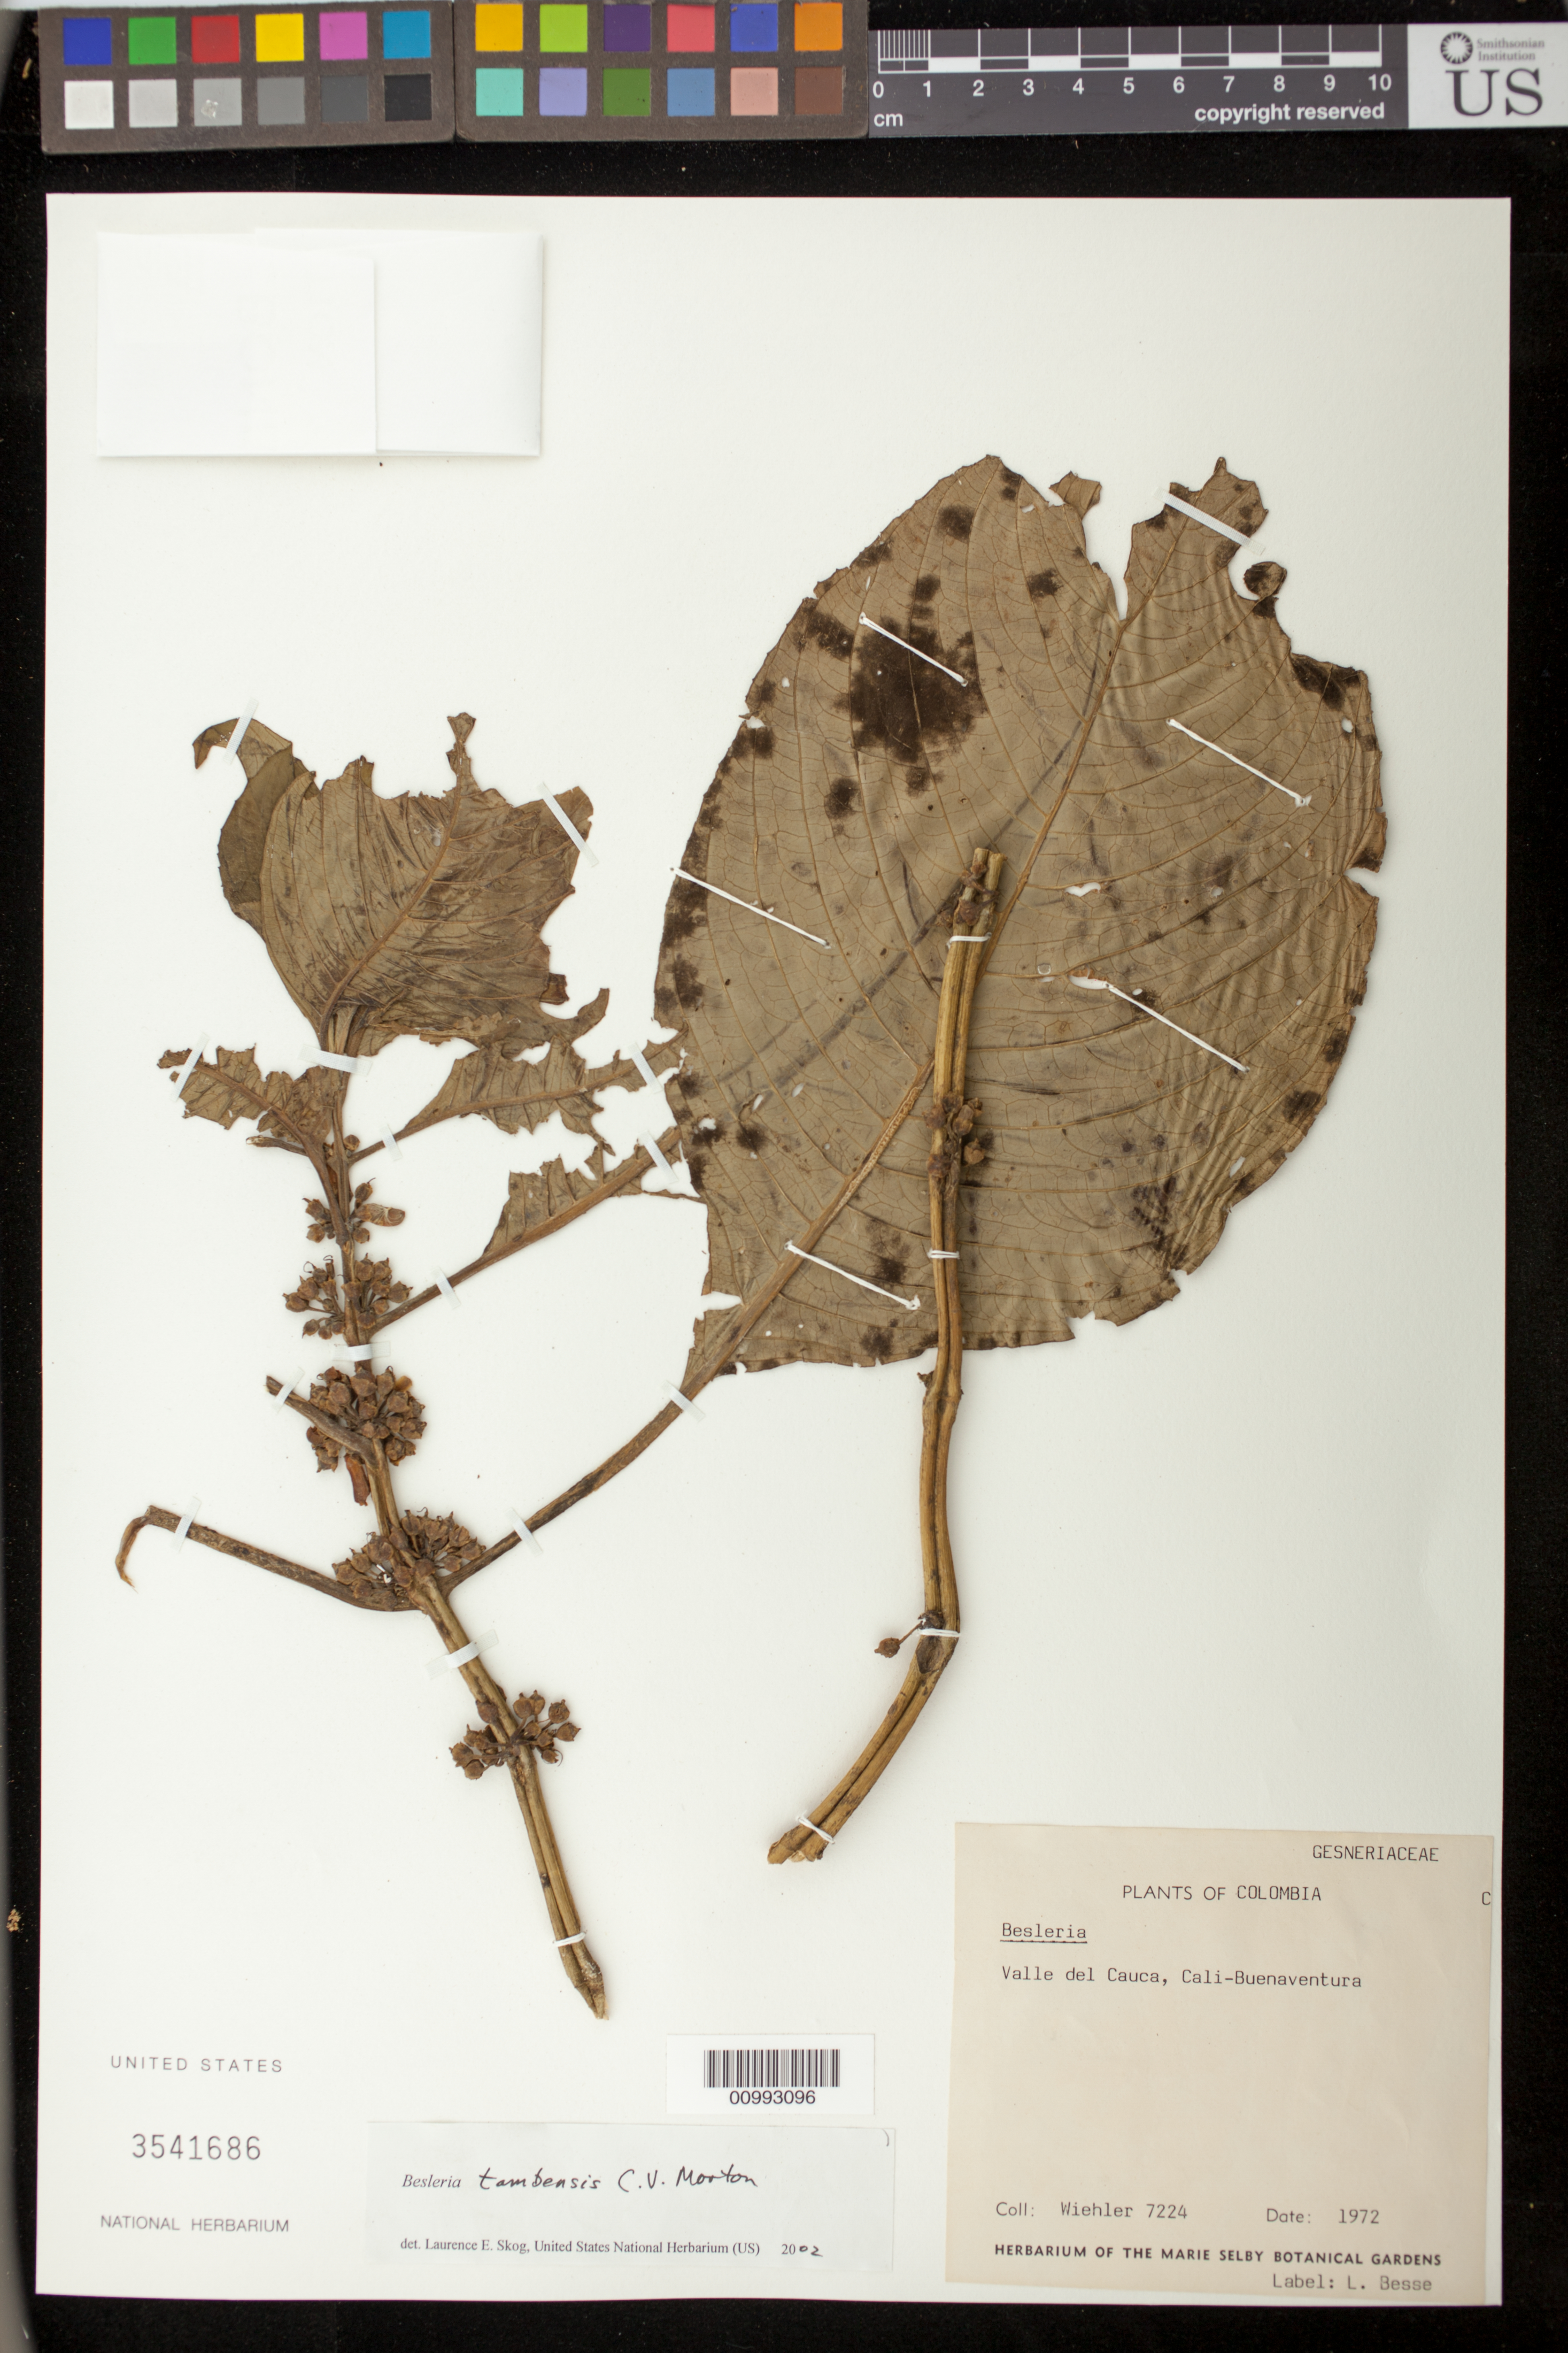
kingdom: Plantae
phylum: Tracheophyta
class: Magnoliopsida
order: Lamiales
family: Gesneriaceae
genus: Besleria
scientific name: Besleria tambensis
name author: C.V. Morton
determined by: Skog, Laurence E.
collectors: H. J. Wiehler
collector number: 7224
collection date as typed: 1972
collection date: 1972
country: Colombia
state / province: Valle del Cauca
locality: Valle del Cauca, Cali-Buenaventura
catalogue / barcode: US 3541686